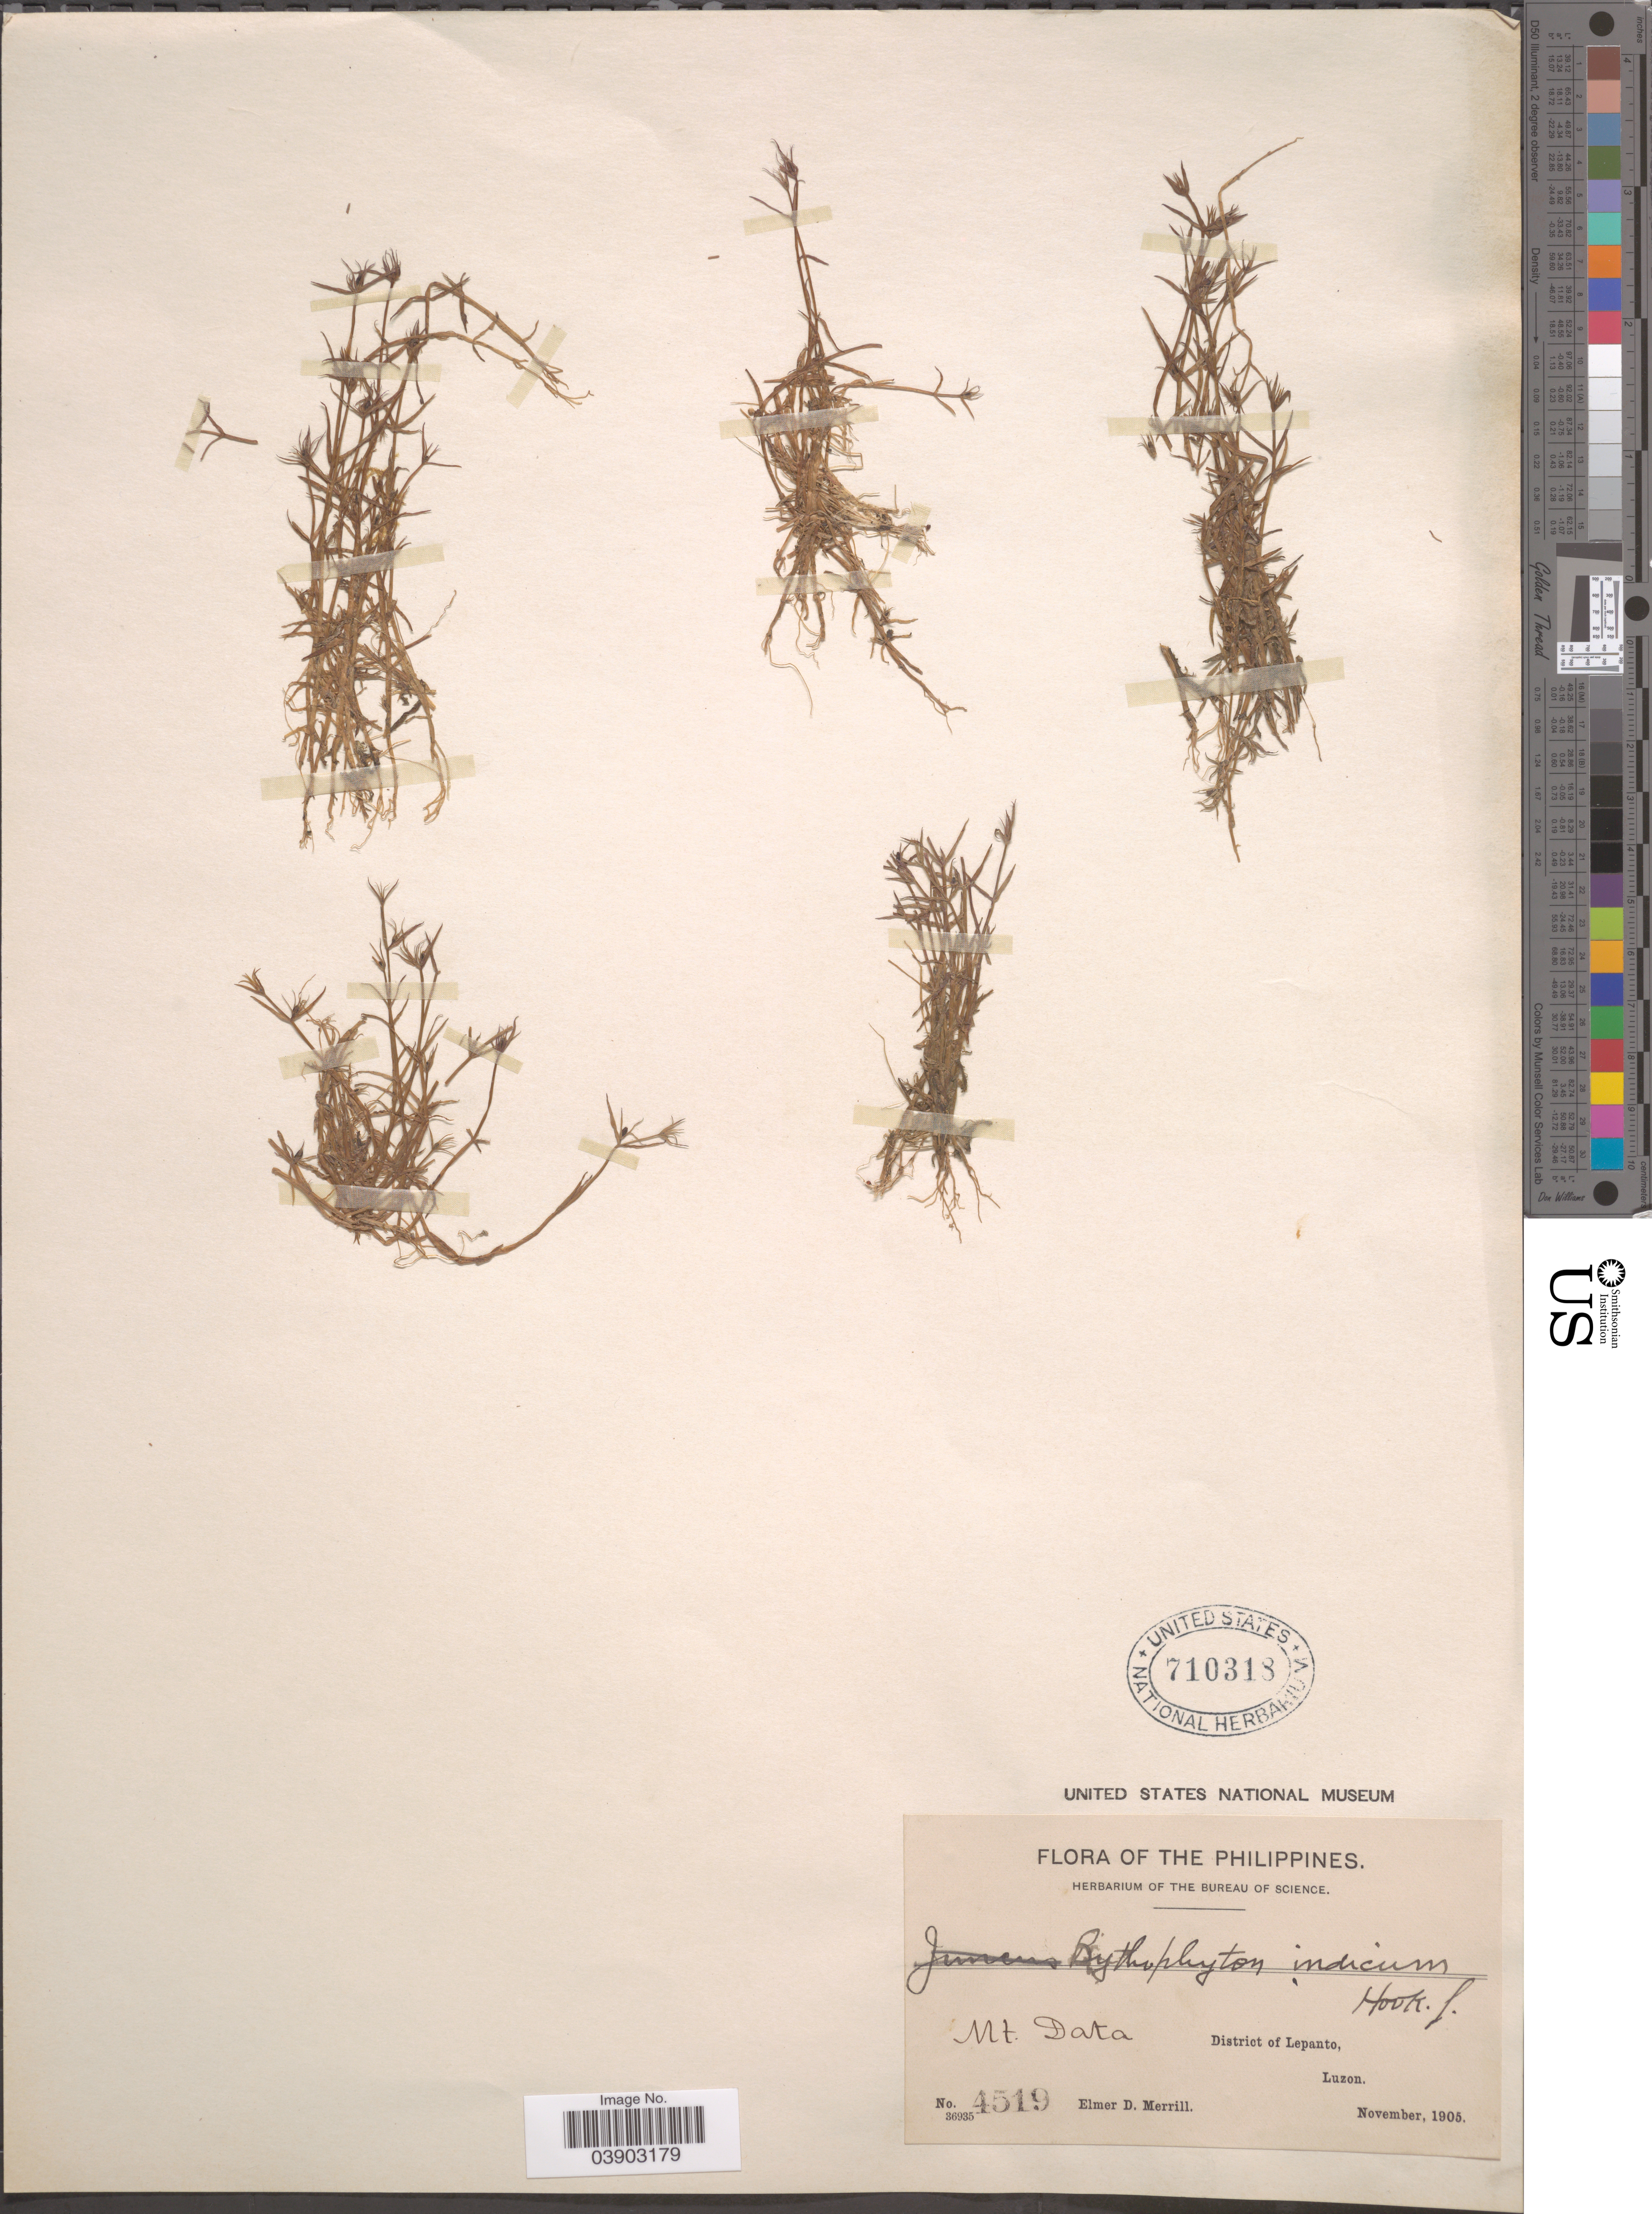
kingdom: Plantae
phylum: Tracheophyta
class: Magnoliopsida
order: Lamiales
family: Phrymaceae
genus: Bythophyton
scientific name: Bythophyton indicum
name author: (Hook. f. & Thomson) Hook. f.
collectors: E. D. Merrill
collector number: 4519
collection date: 1905-11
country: Philippines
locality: Mt. Data. District of Lepanto, Luzon.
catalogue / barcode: US 710318